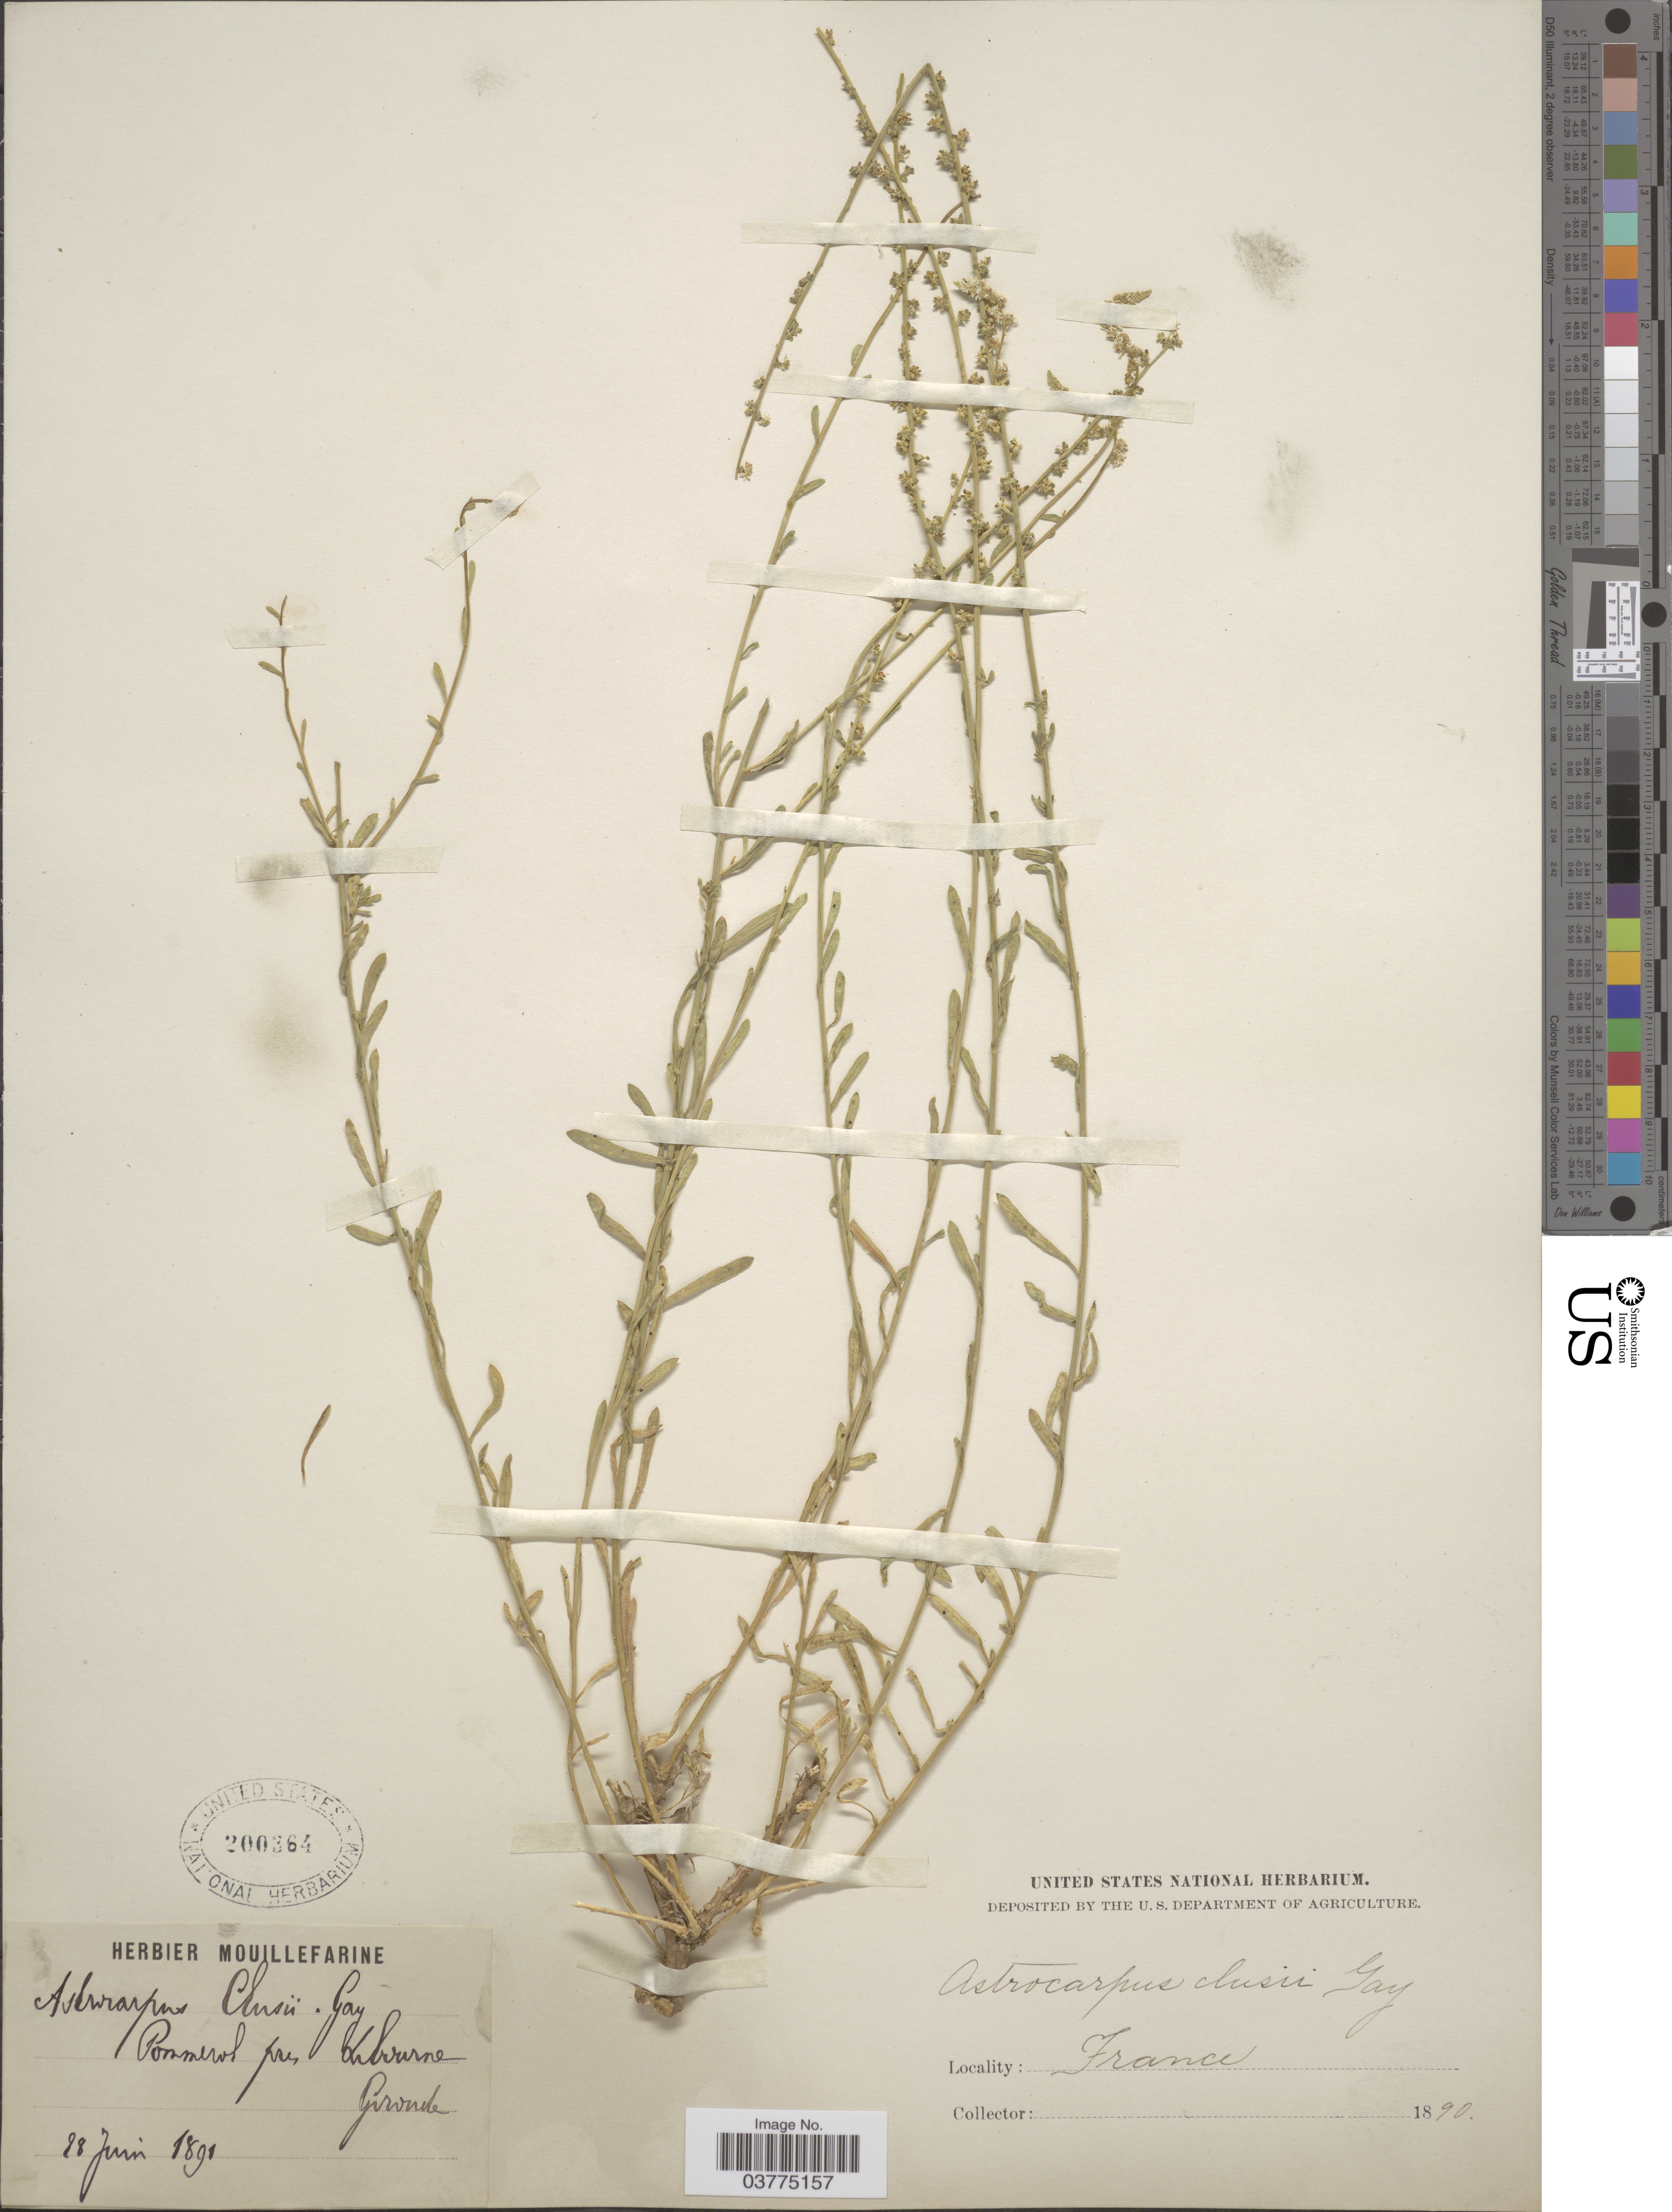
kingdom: Plantae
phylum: Tracheophyta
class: Magnoliopsida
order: Brassicales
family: Resedaceae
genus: Sesamoides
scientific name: Sesamoides purpurascens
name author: (L.) G. López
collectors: ex herb. Mouillefarine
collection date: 1891-06-28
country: France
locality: Pommerol pres Libourne Gironde.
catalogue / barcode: US 200364